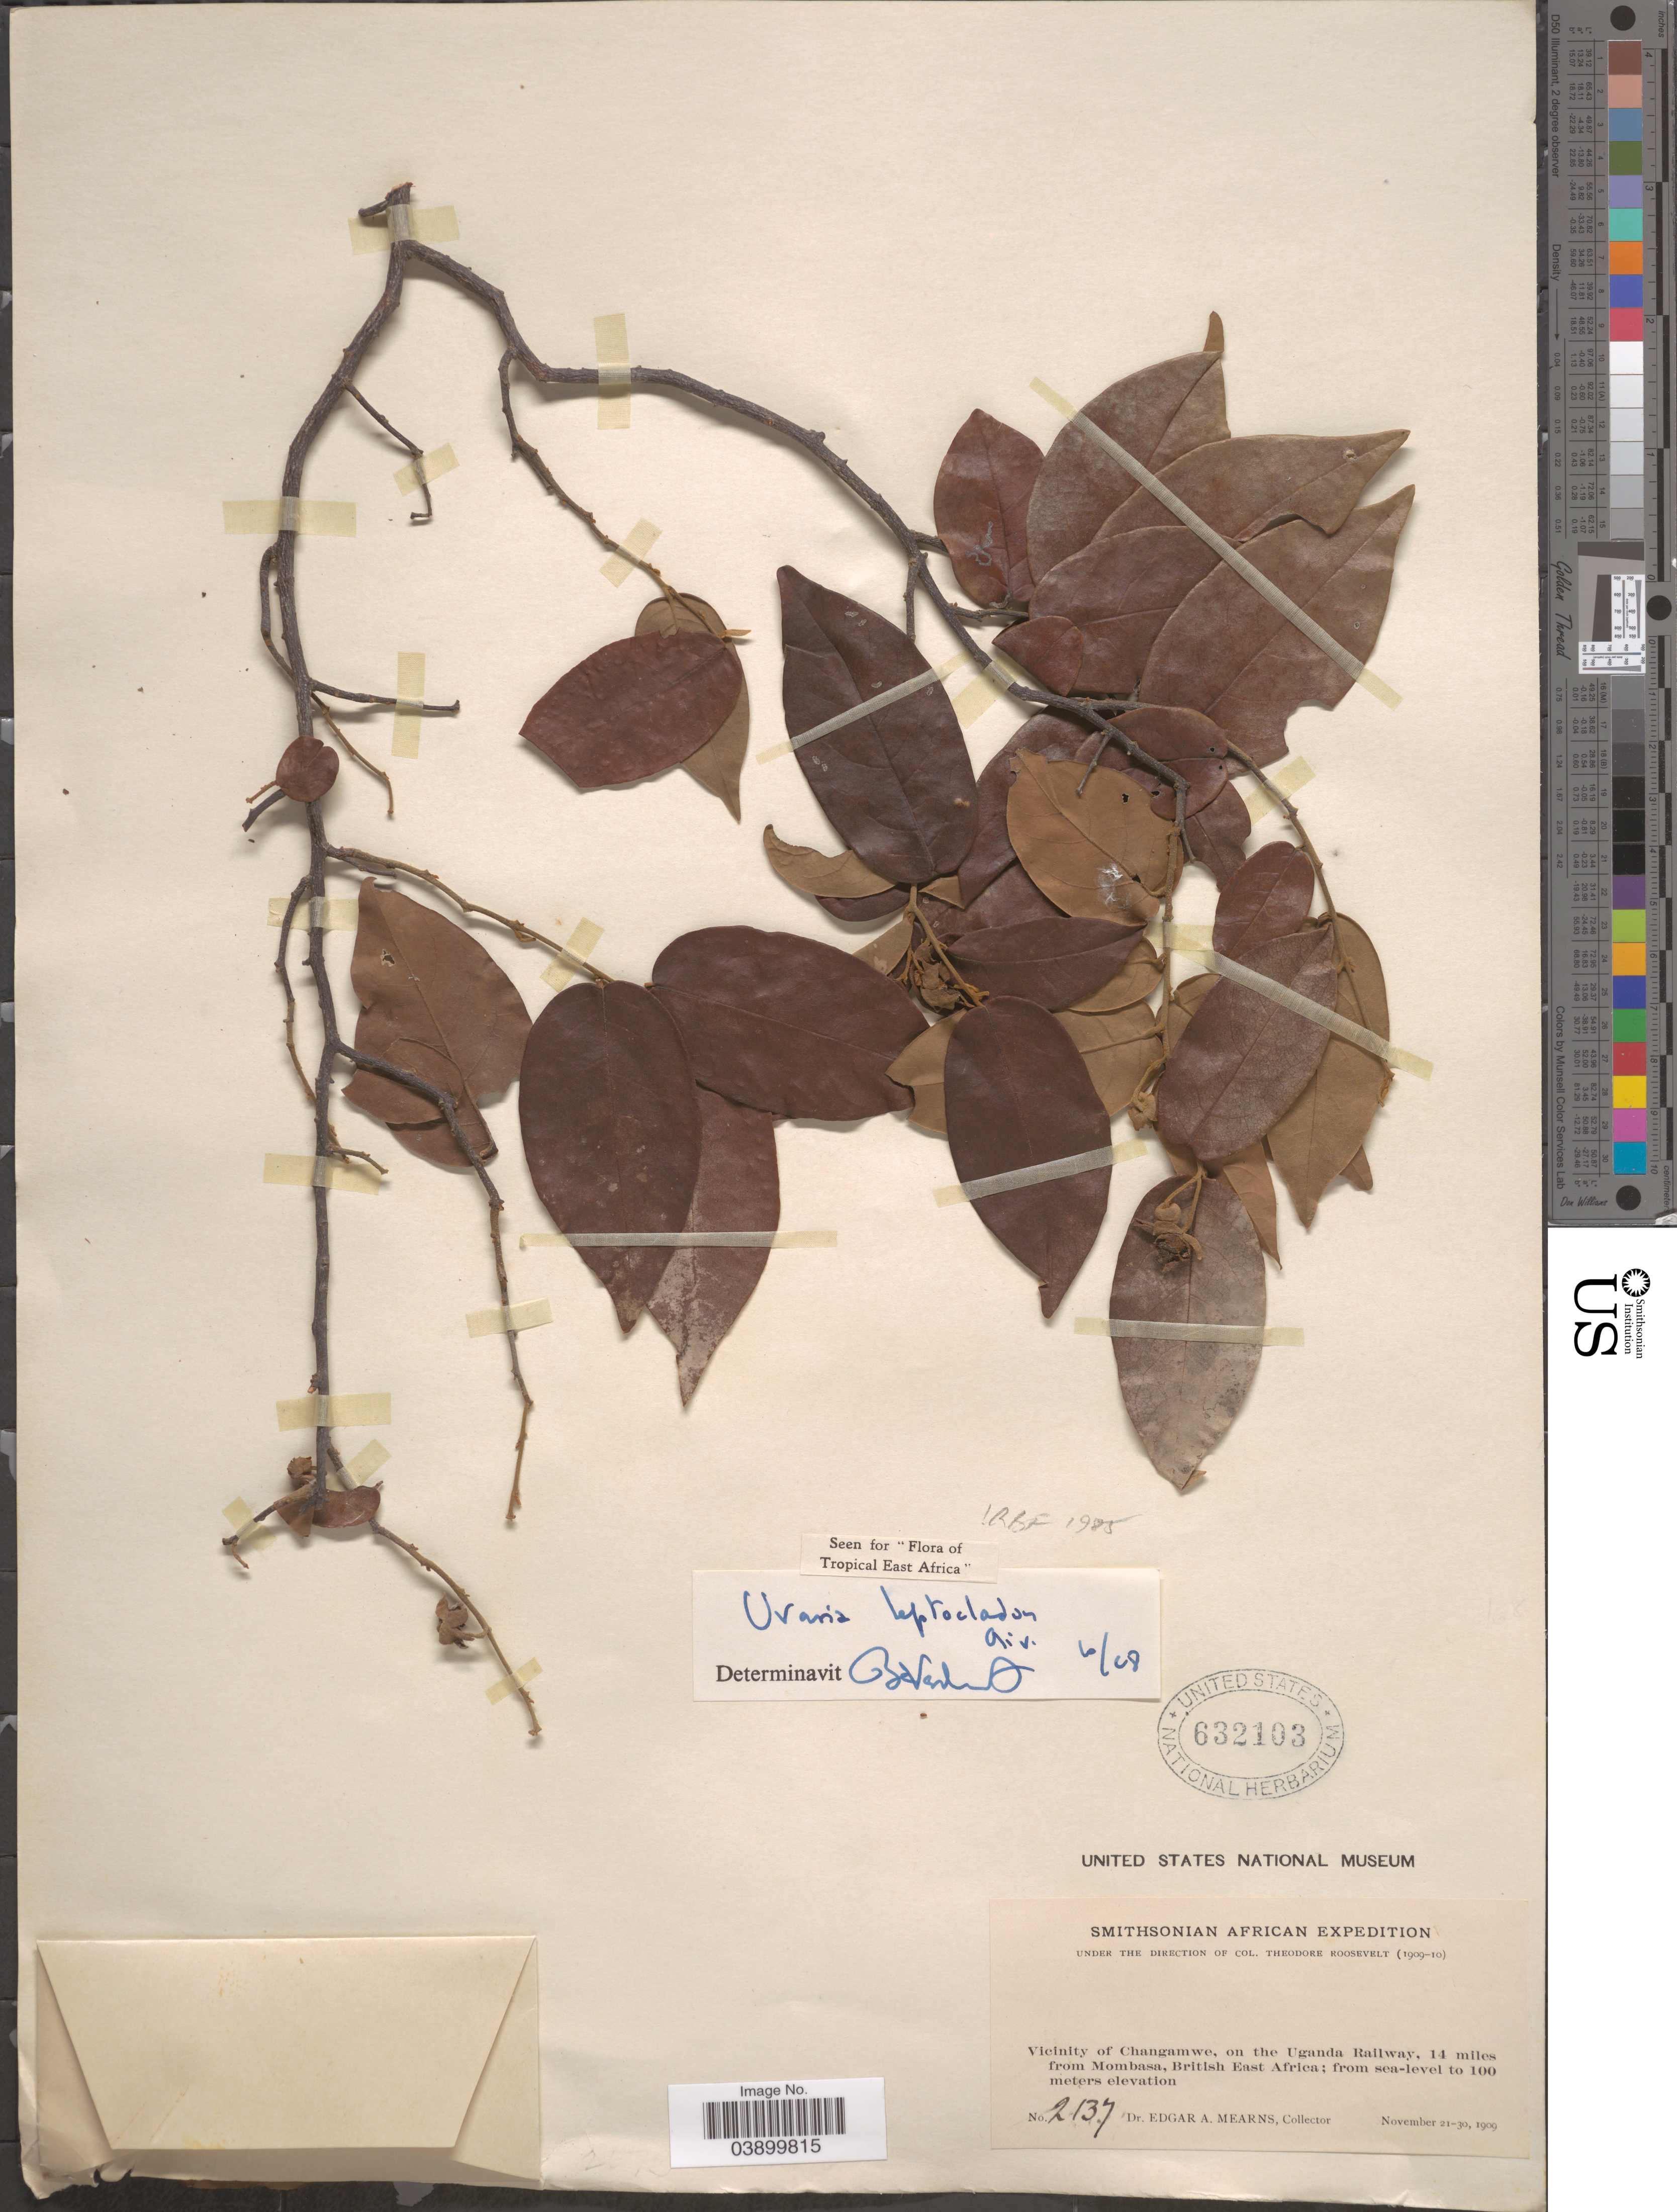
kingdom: Plantae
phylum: Tracheophyta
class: Magnoliopsida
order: Magnoliales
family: Annonaceae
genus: Uvaria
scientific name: Uvaria leptoclada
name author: Oliv.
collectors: E. A. Mearns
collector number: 2137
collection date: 1909-11-21/1909-11-30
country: Kenya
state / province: Mombasa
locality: Vicinity of Changamwe, on the Uganda Railway, 14 miles from Mombasa, British East Africa.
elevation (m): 0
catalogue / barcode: US 632103